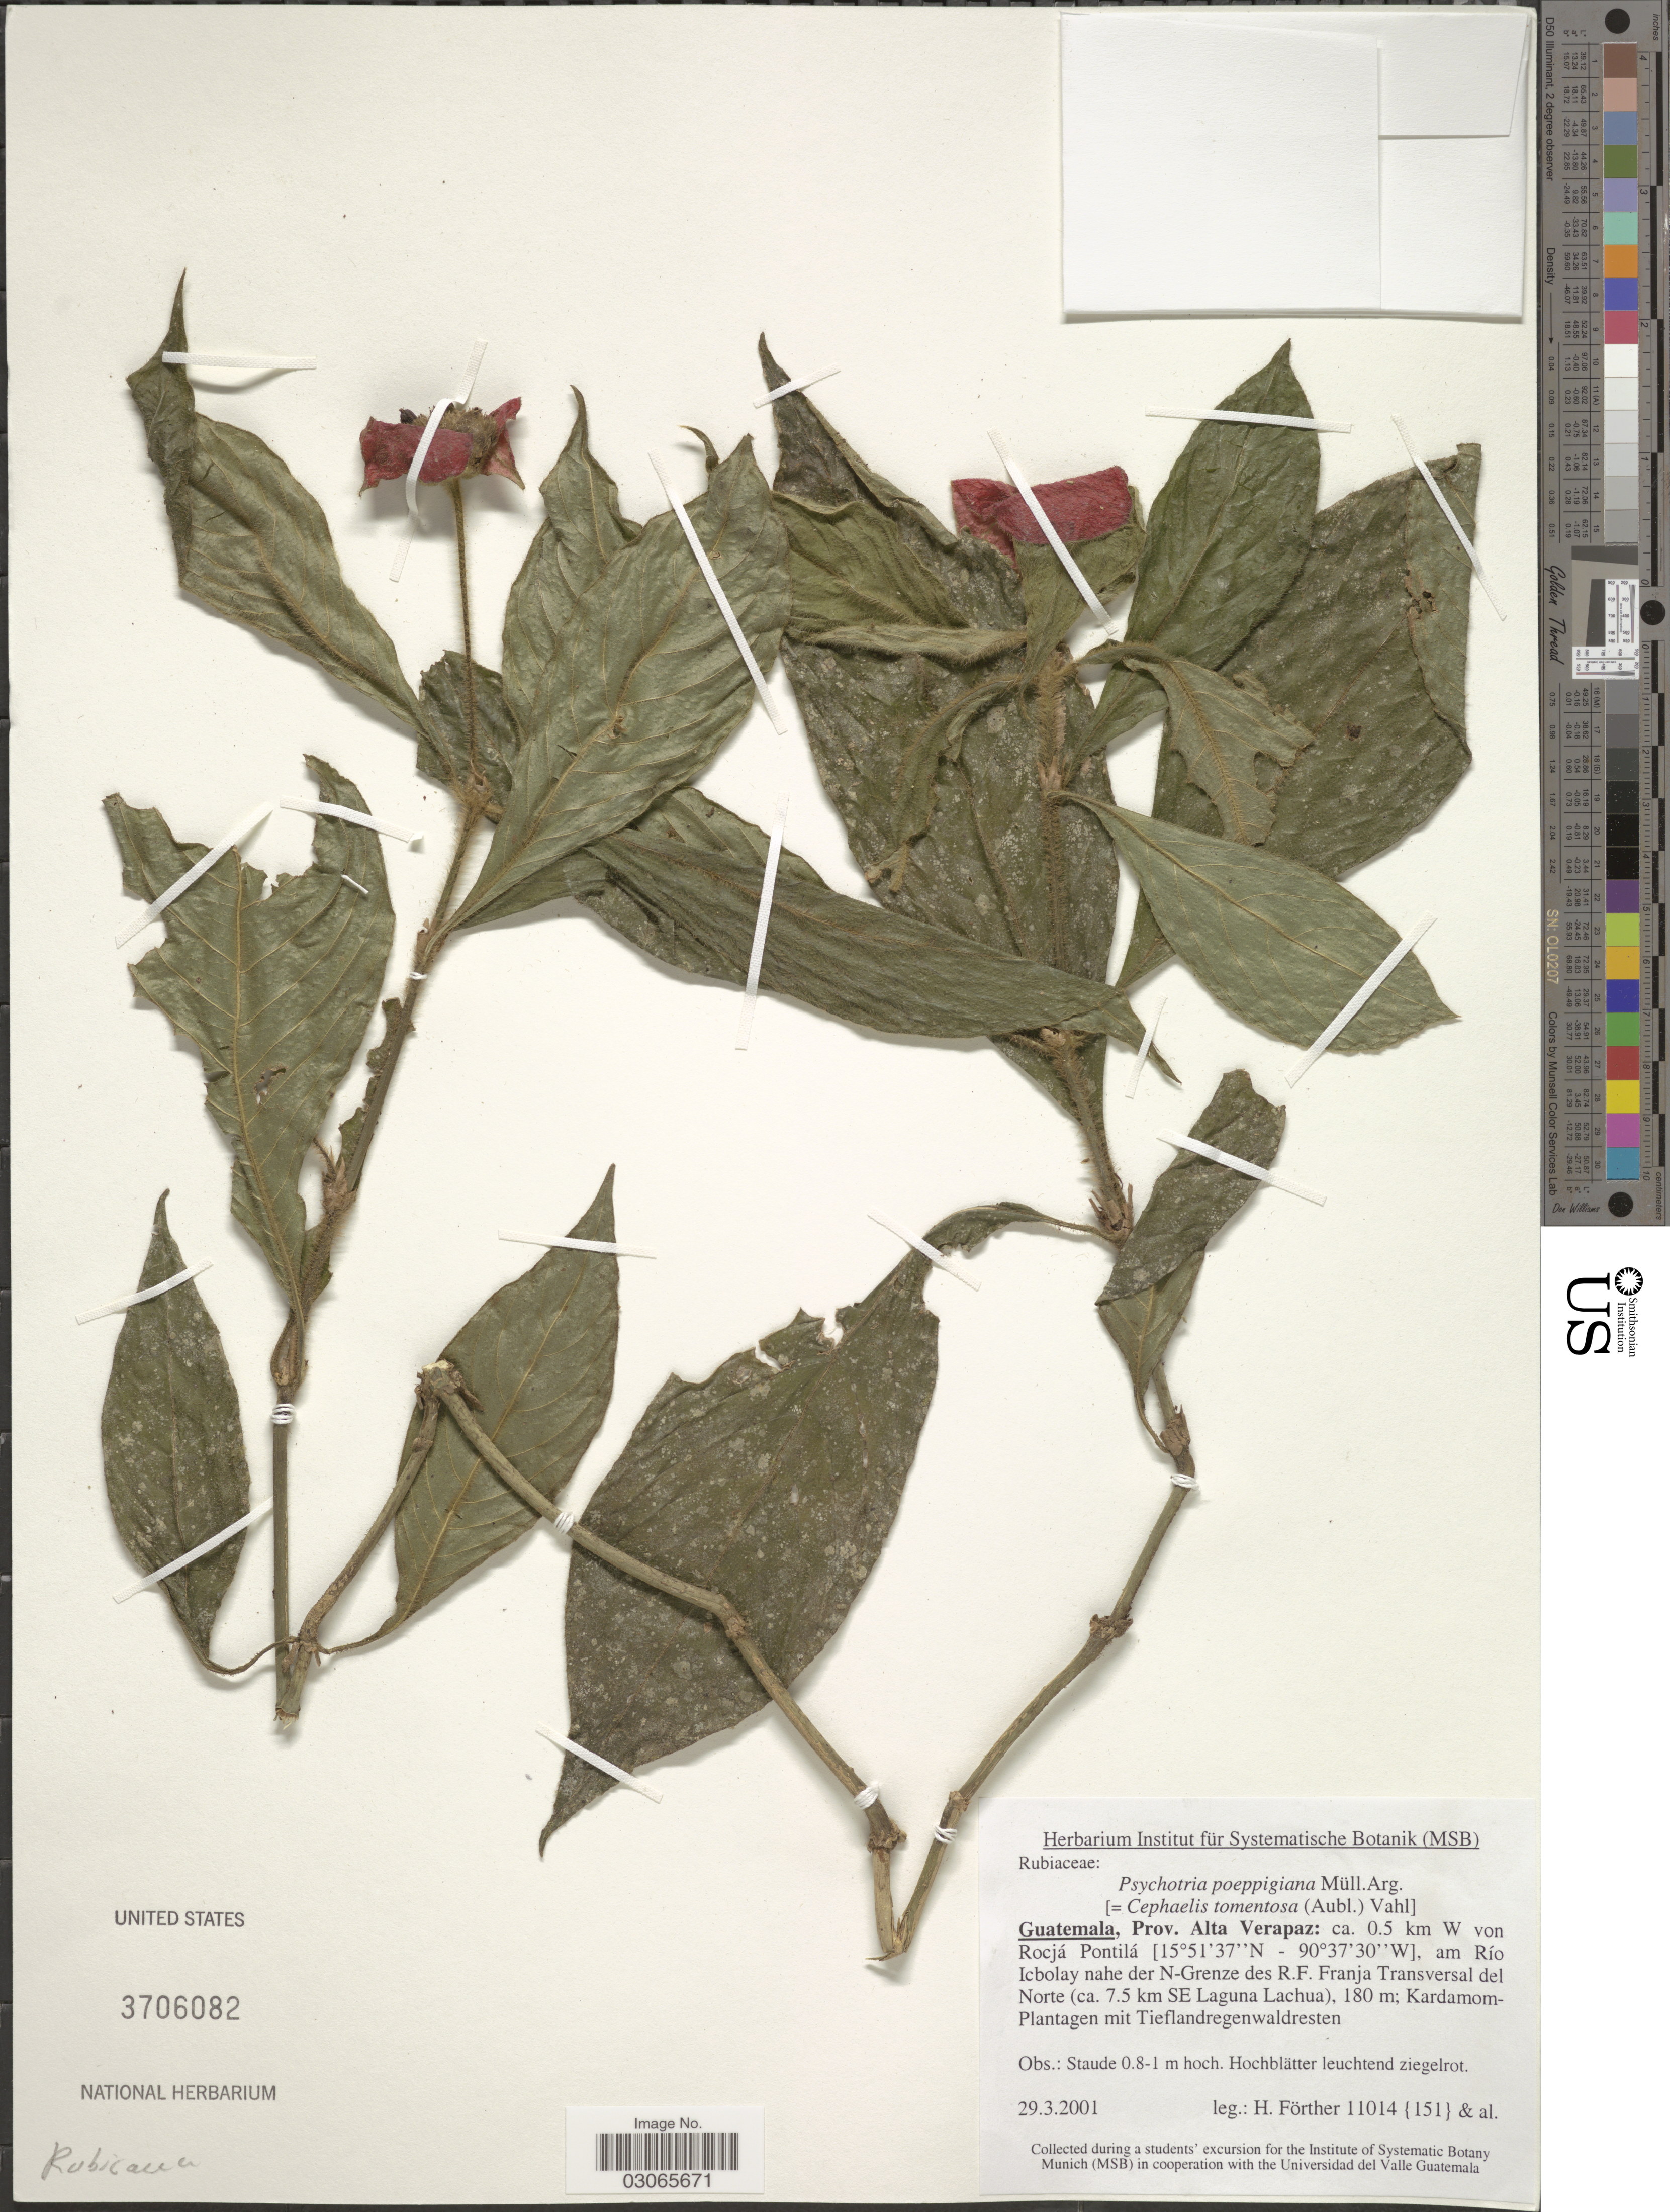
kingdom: Plantae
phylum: Tracheophyta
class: Magnoliopsida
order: Gentianales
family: Rubiaceae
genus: Psychotria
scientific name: Psychotria poeppigiana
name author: Müll. Arg.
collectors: H. Förther & et al.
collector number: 11014 {151}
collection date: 2001-03-29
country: Guatemala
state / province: Alta Verapaz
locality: Ca. 0.5 km W von Rocjá Pontilá, am Río Icbolay nahe der N-Grenze des R.F. Franja Transversal del Norte (ca. 7.5 km SE Laguna Lachua).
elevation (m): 180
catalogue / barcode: US 3706082